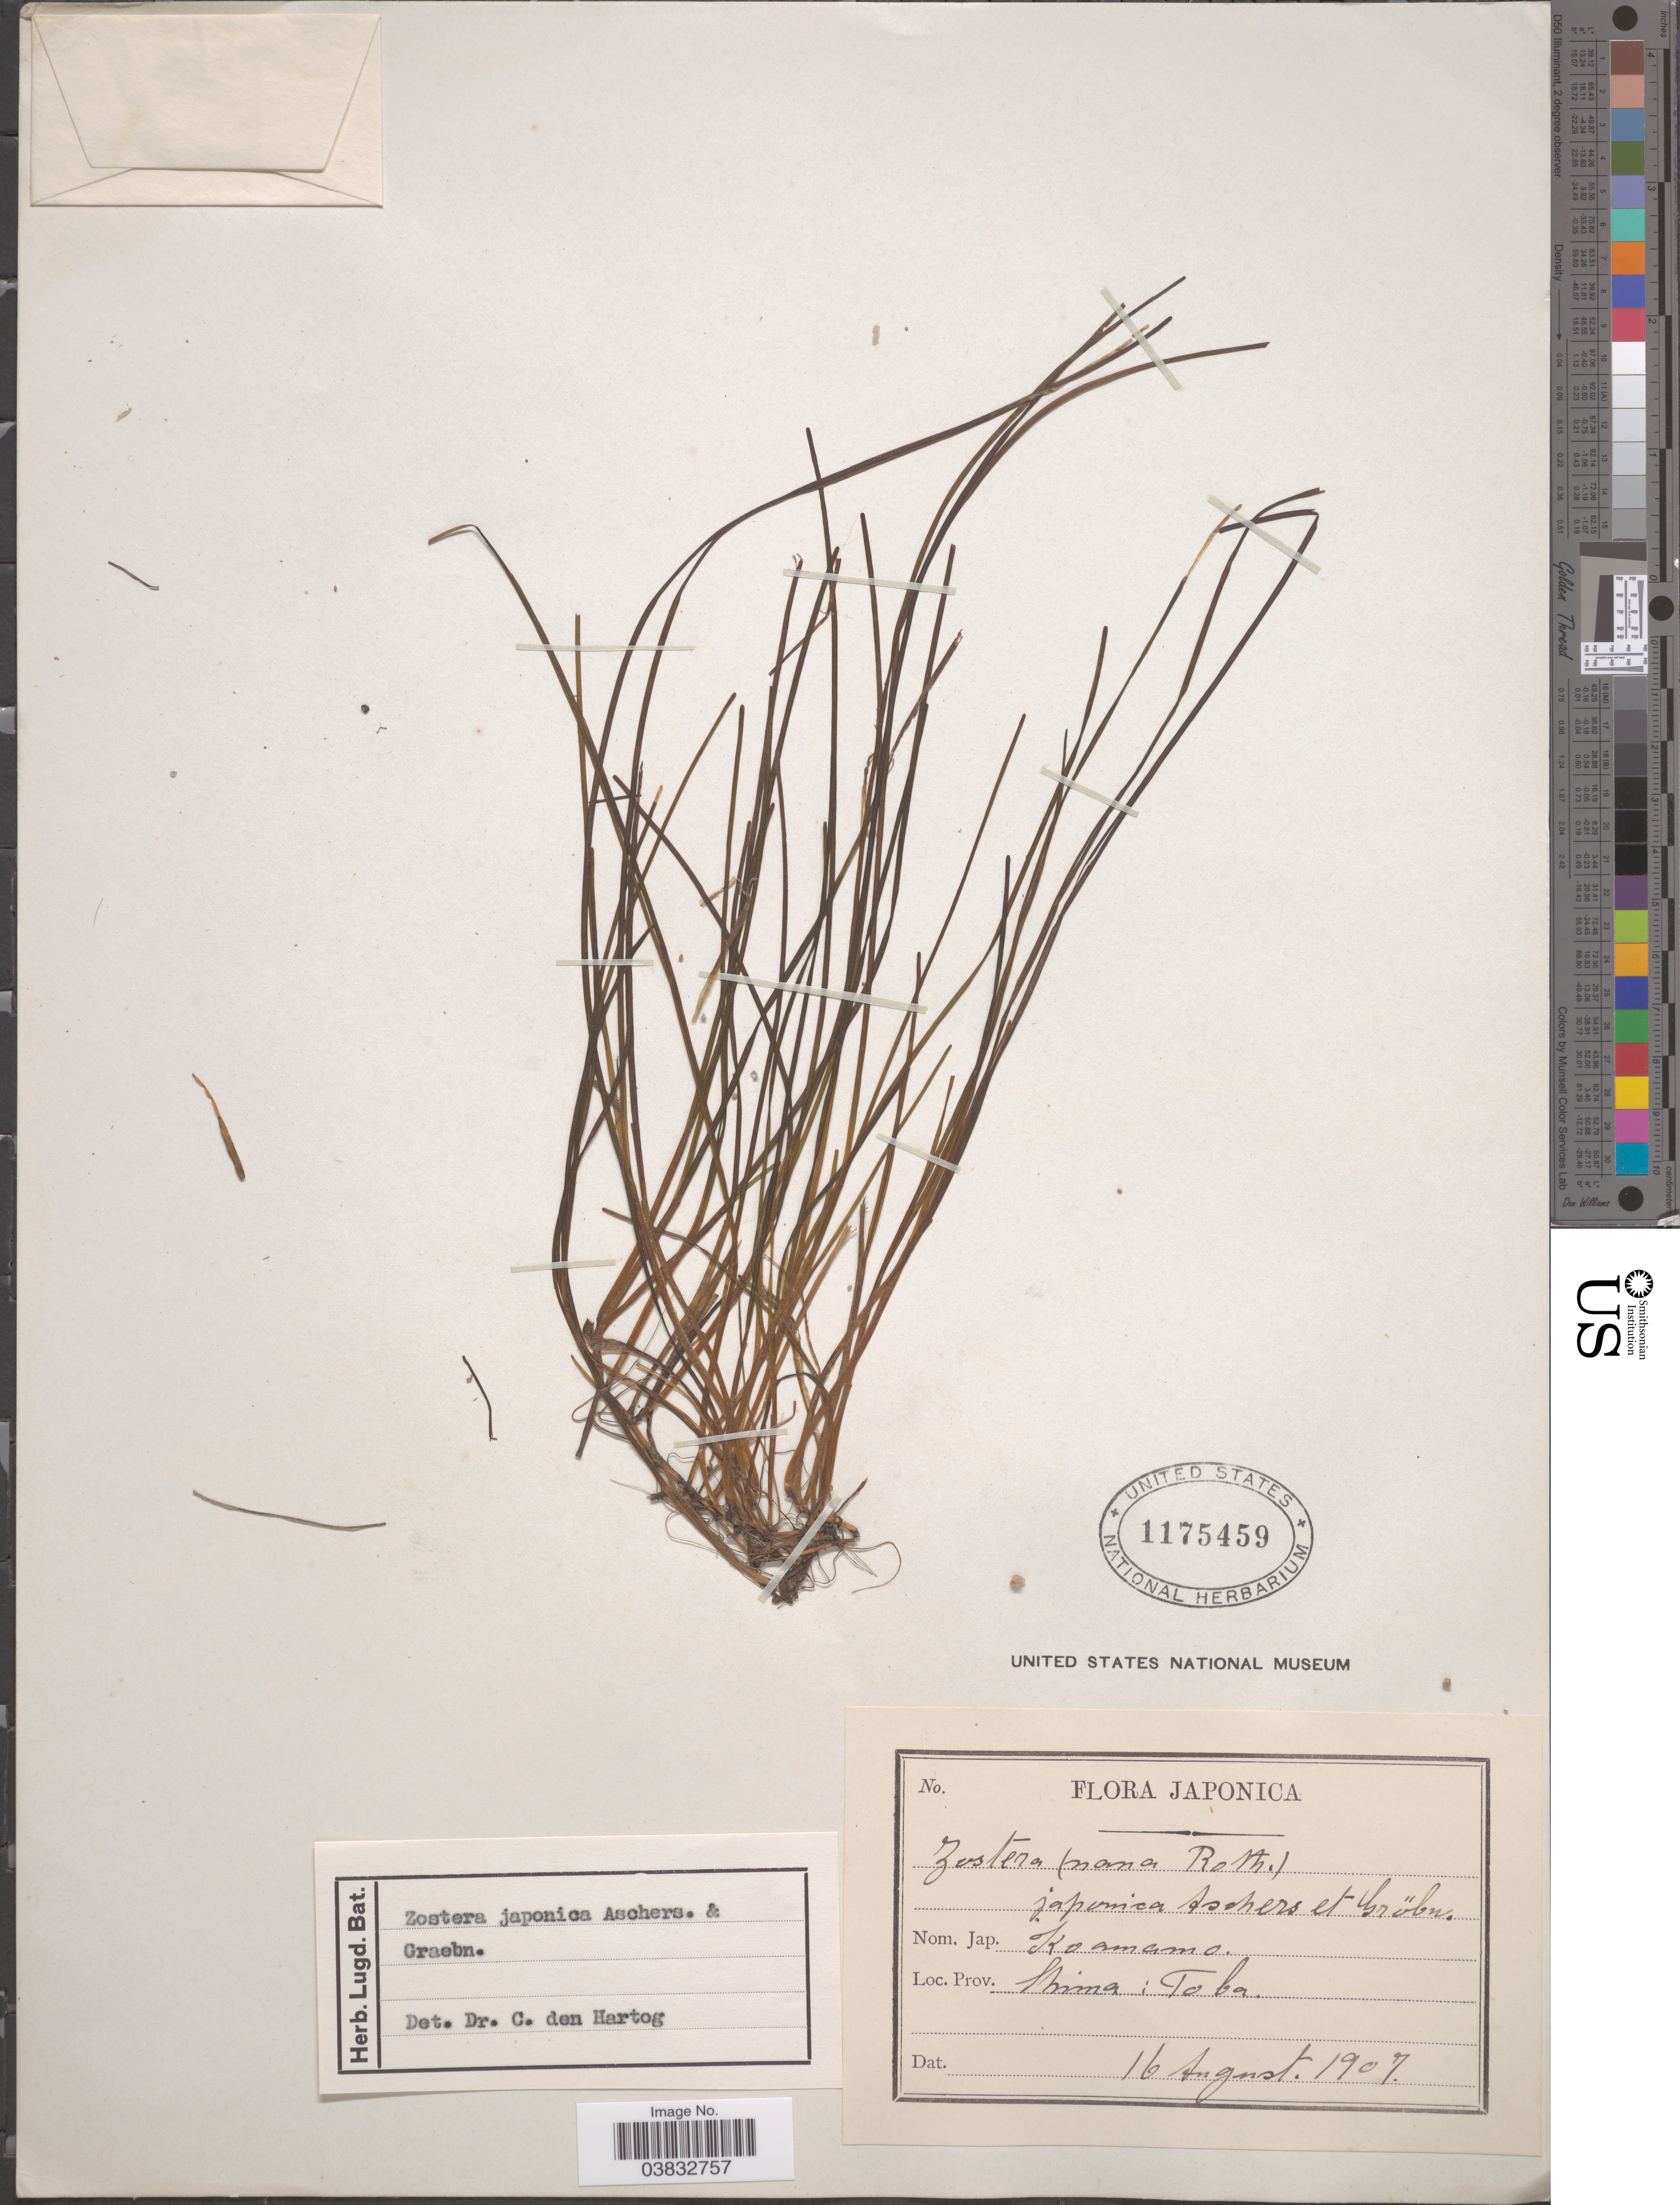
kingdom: Plantae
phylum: Tracheophyta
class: Liliopsida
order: Alismatales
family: Zosteraceae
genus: Zostera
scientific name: Zostera japonica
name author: Asch. & Graebn.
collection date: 1907-08-16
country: Japan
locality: Shima: Toba.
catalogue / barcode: US 1175459